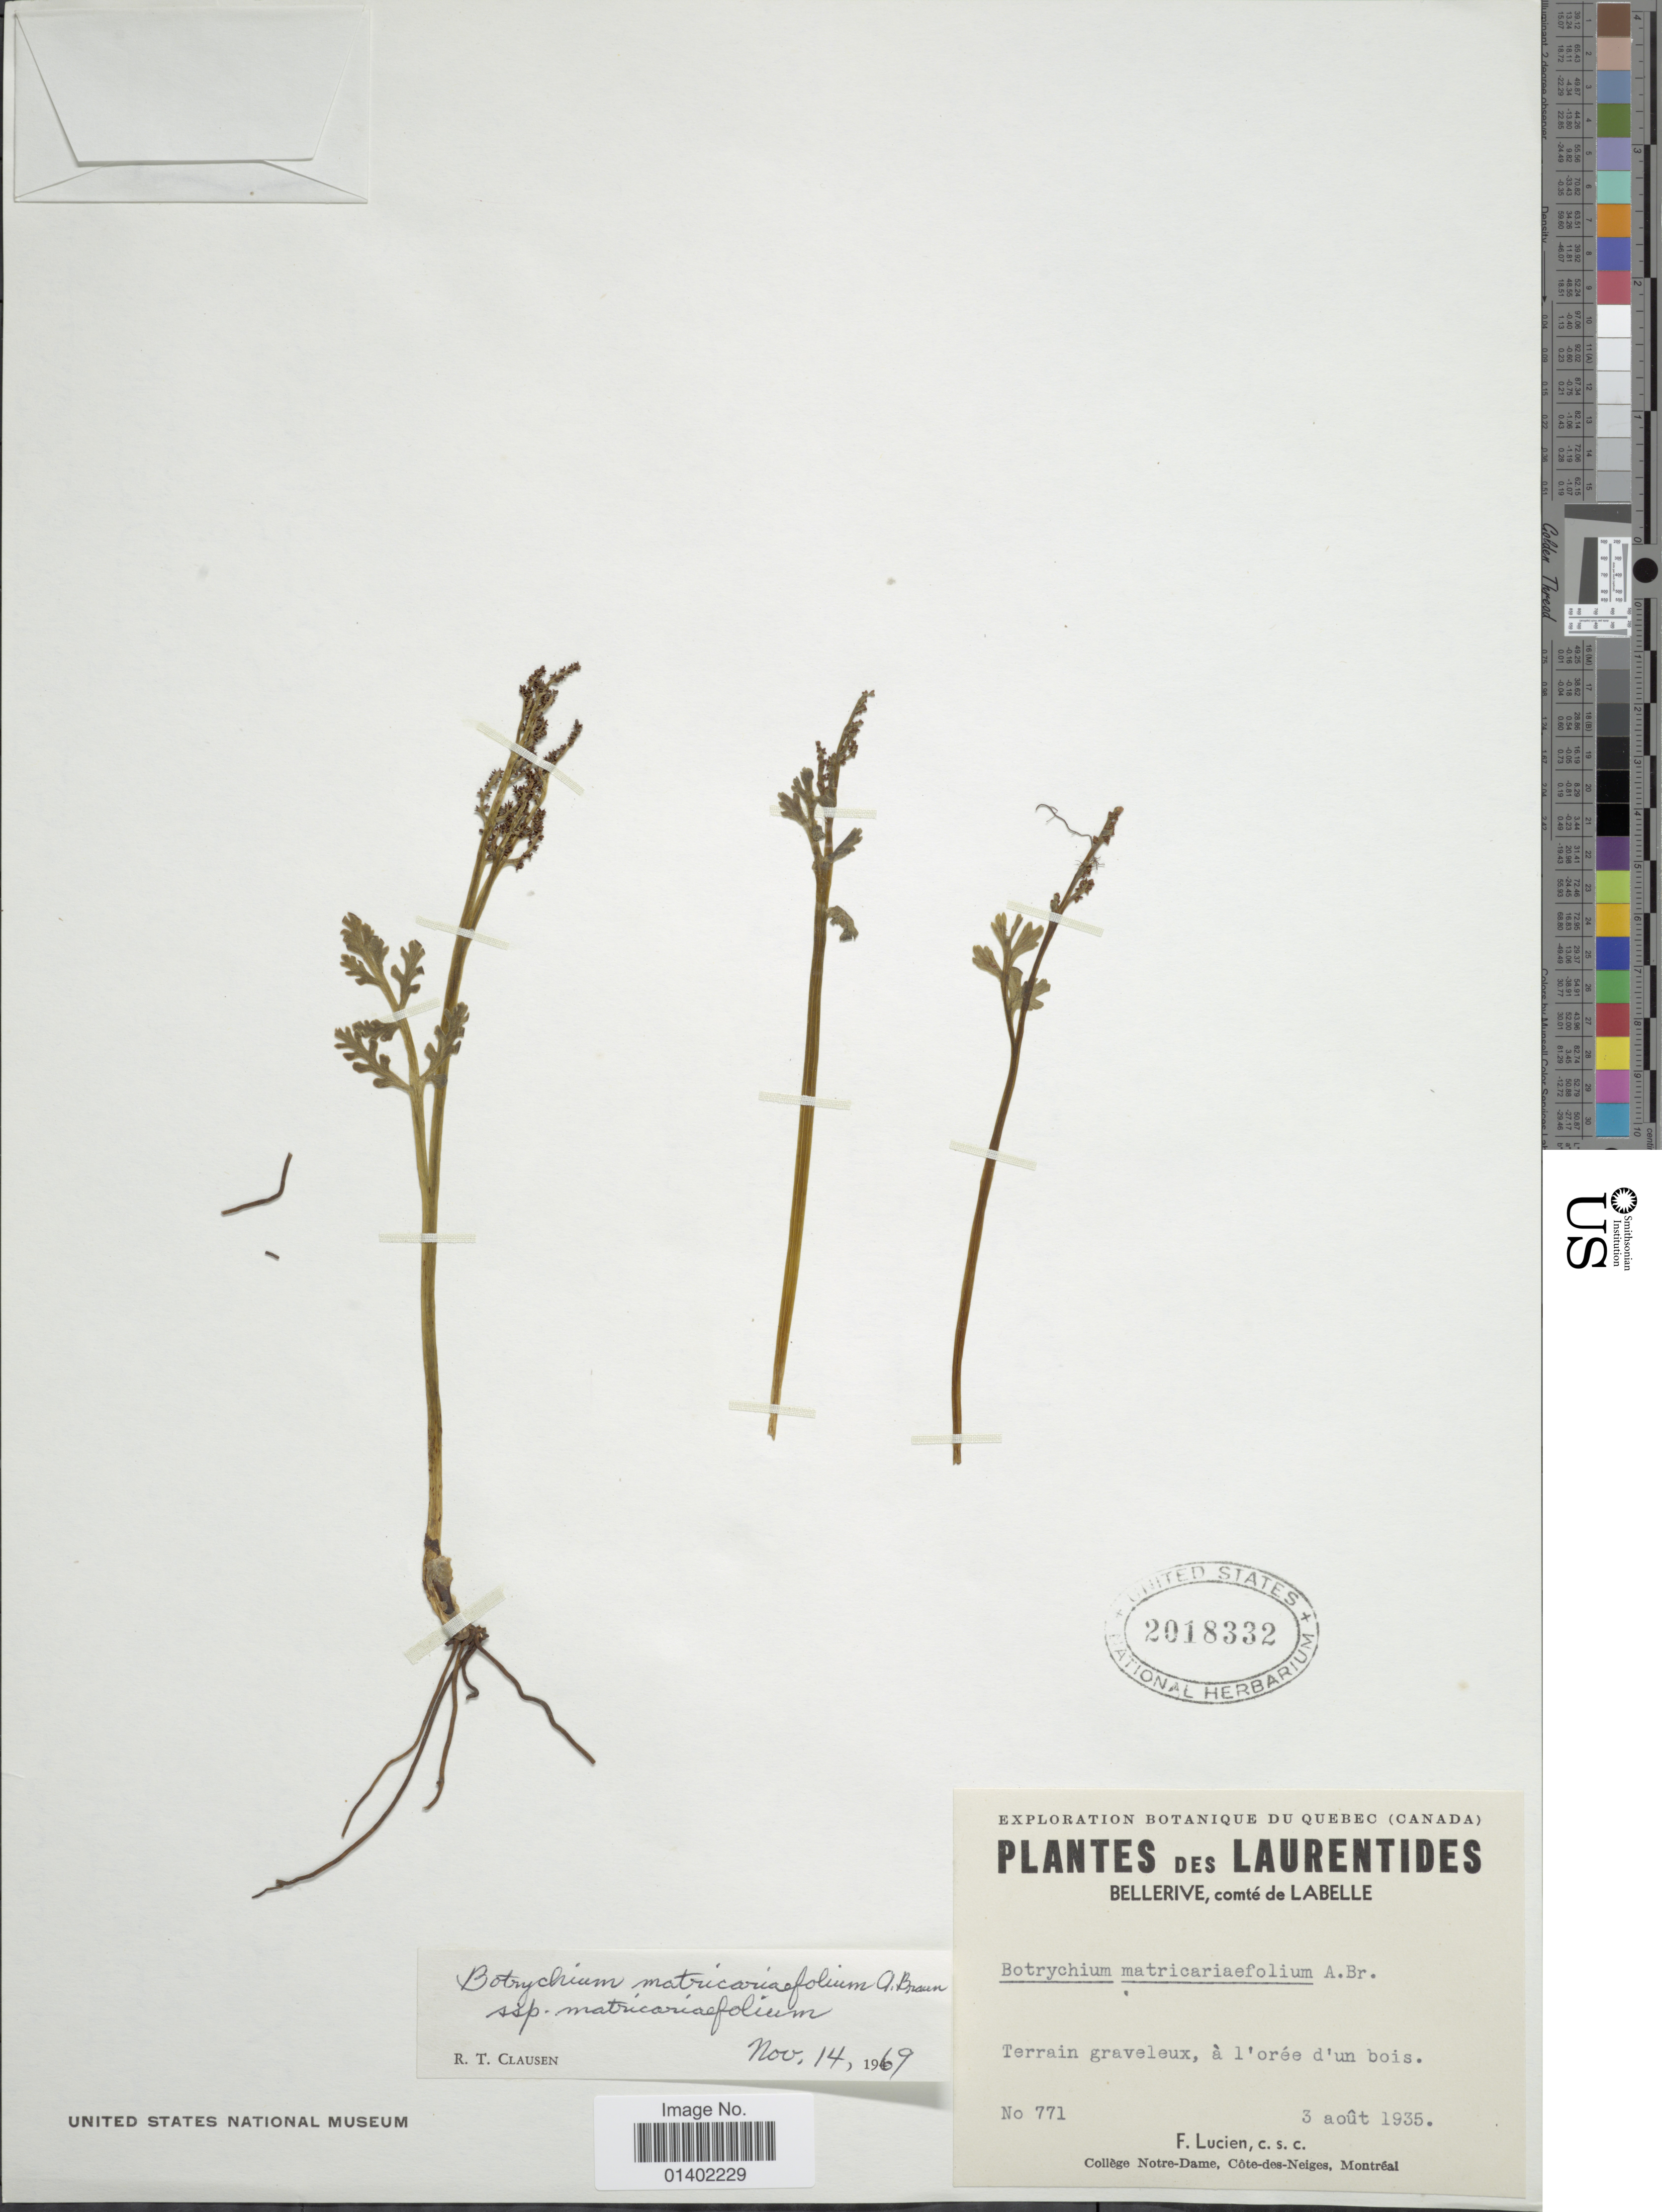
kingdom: Plantae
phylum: Tracheophyta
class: Polypodiopsida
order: Ophioglossales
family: Ophioglossaceae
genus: Botrychium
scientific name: Botrychium matricariifolium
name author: (A. Braun ex Dowell) A. Braun ex Koch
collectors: F. Lucien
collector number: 771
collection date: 1935-08-03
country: Canada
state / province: Quebec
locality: Plantes de Laurentides, Bellerive, comte de Labelle, Terrain graveleux, a lóree dún bois.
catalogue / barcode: US 2018332